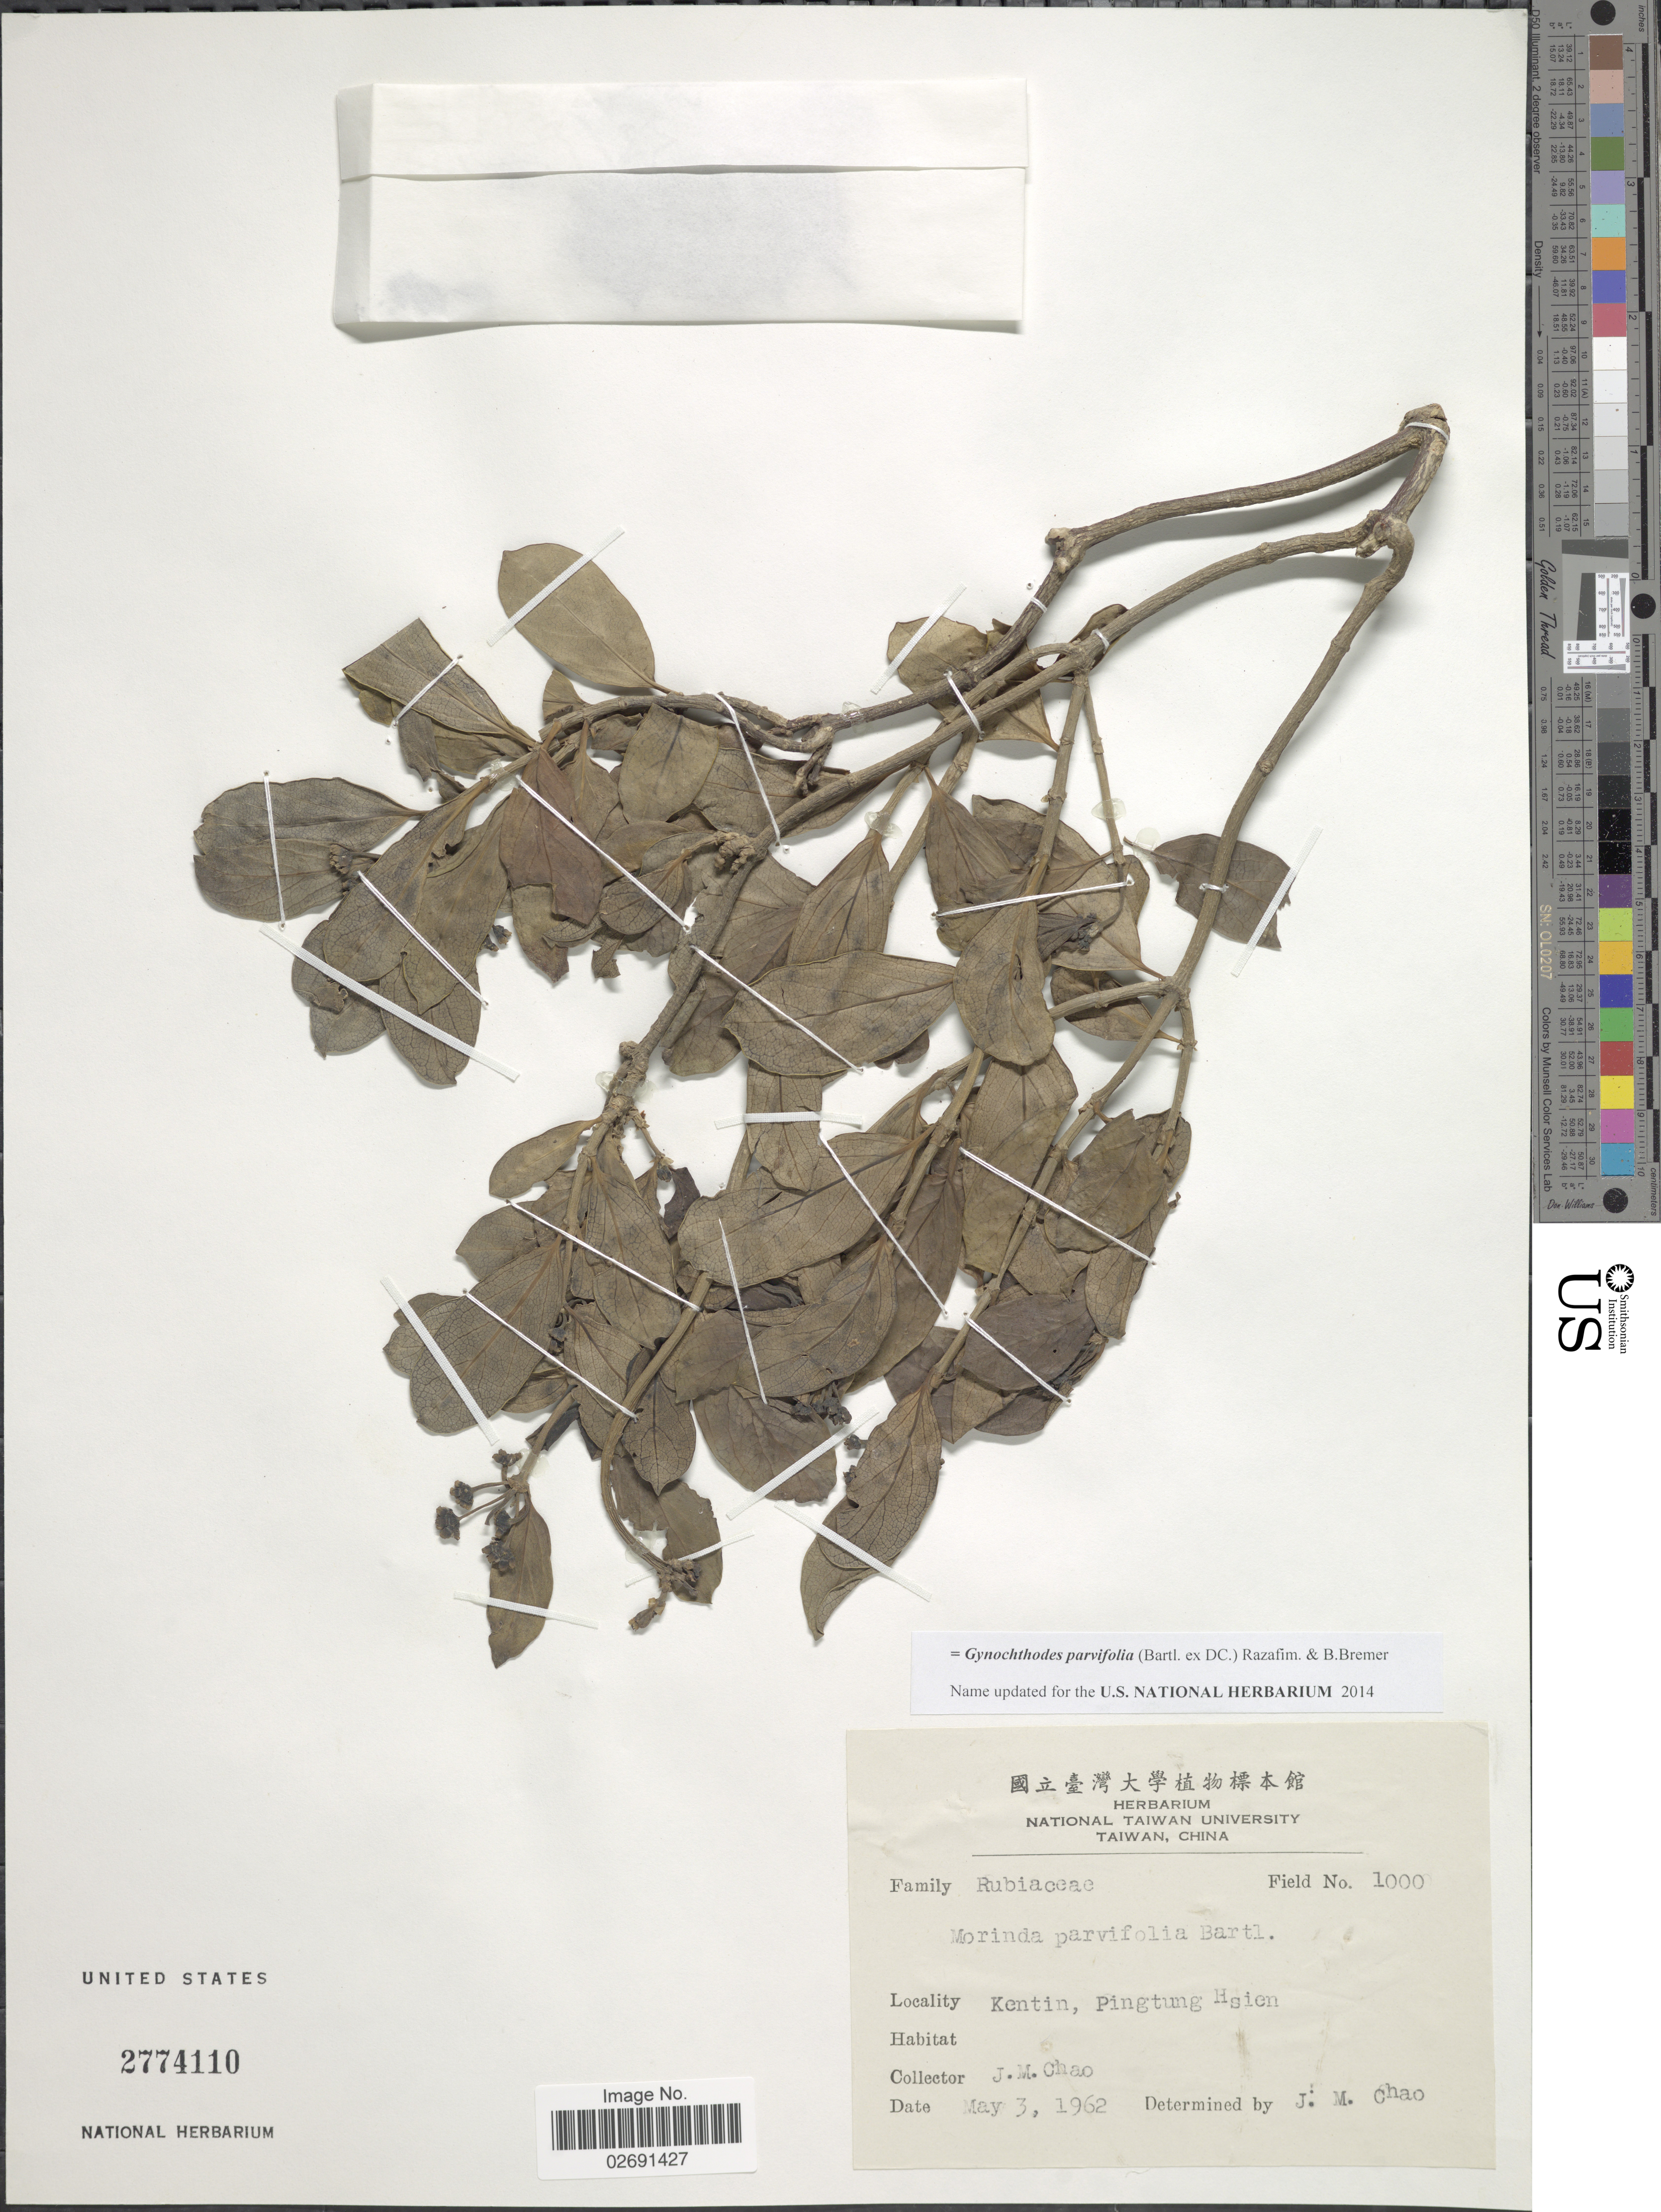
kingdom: Plantae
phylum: Tracheophyta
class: Magnoliopsida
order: Gentianales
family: Rubiaceae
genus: Gynochthodes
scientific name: Gynochthodes parvifolia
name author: (Bartl. ex DC.) Razafim. & B. Bremer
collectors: J. Chao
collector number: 100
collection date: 1962-05-03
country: Taiwan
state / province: Pingtung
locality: Ketin, Pingtung Hsien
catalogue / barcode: US 2774110